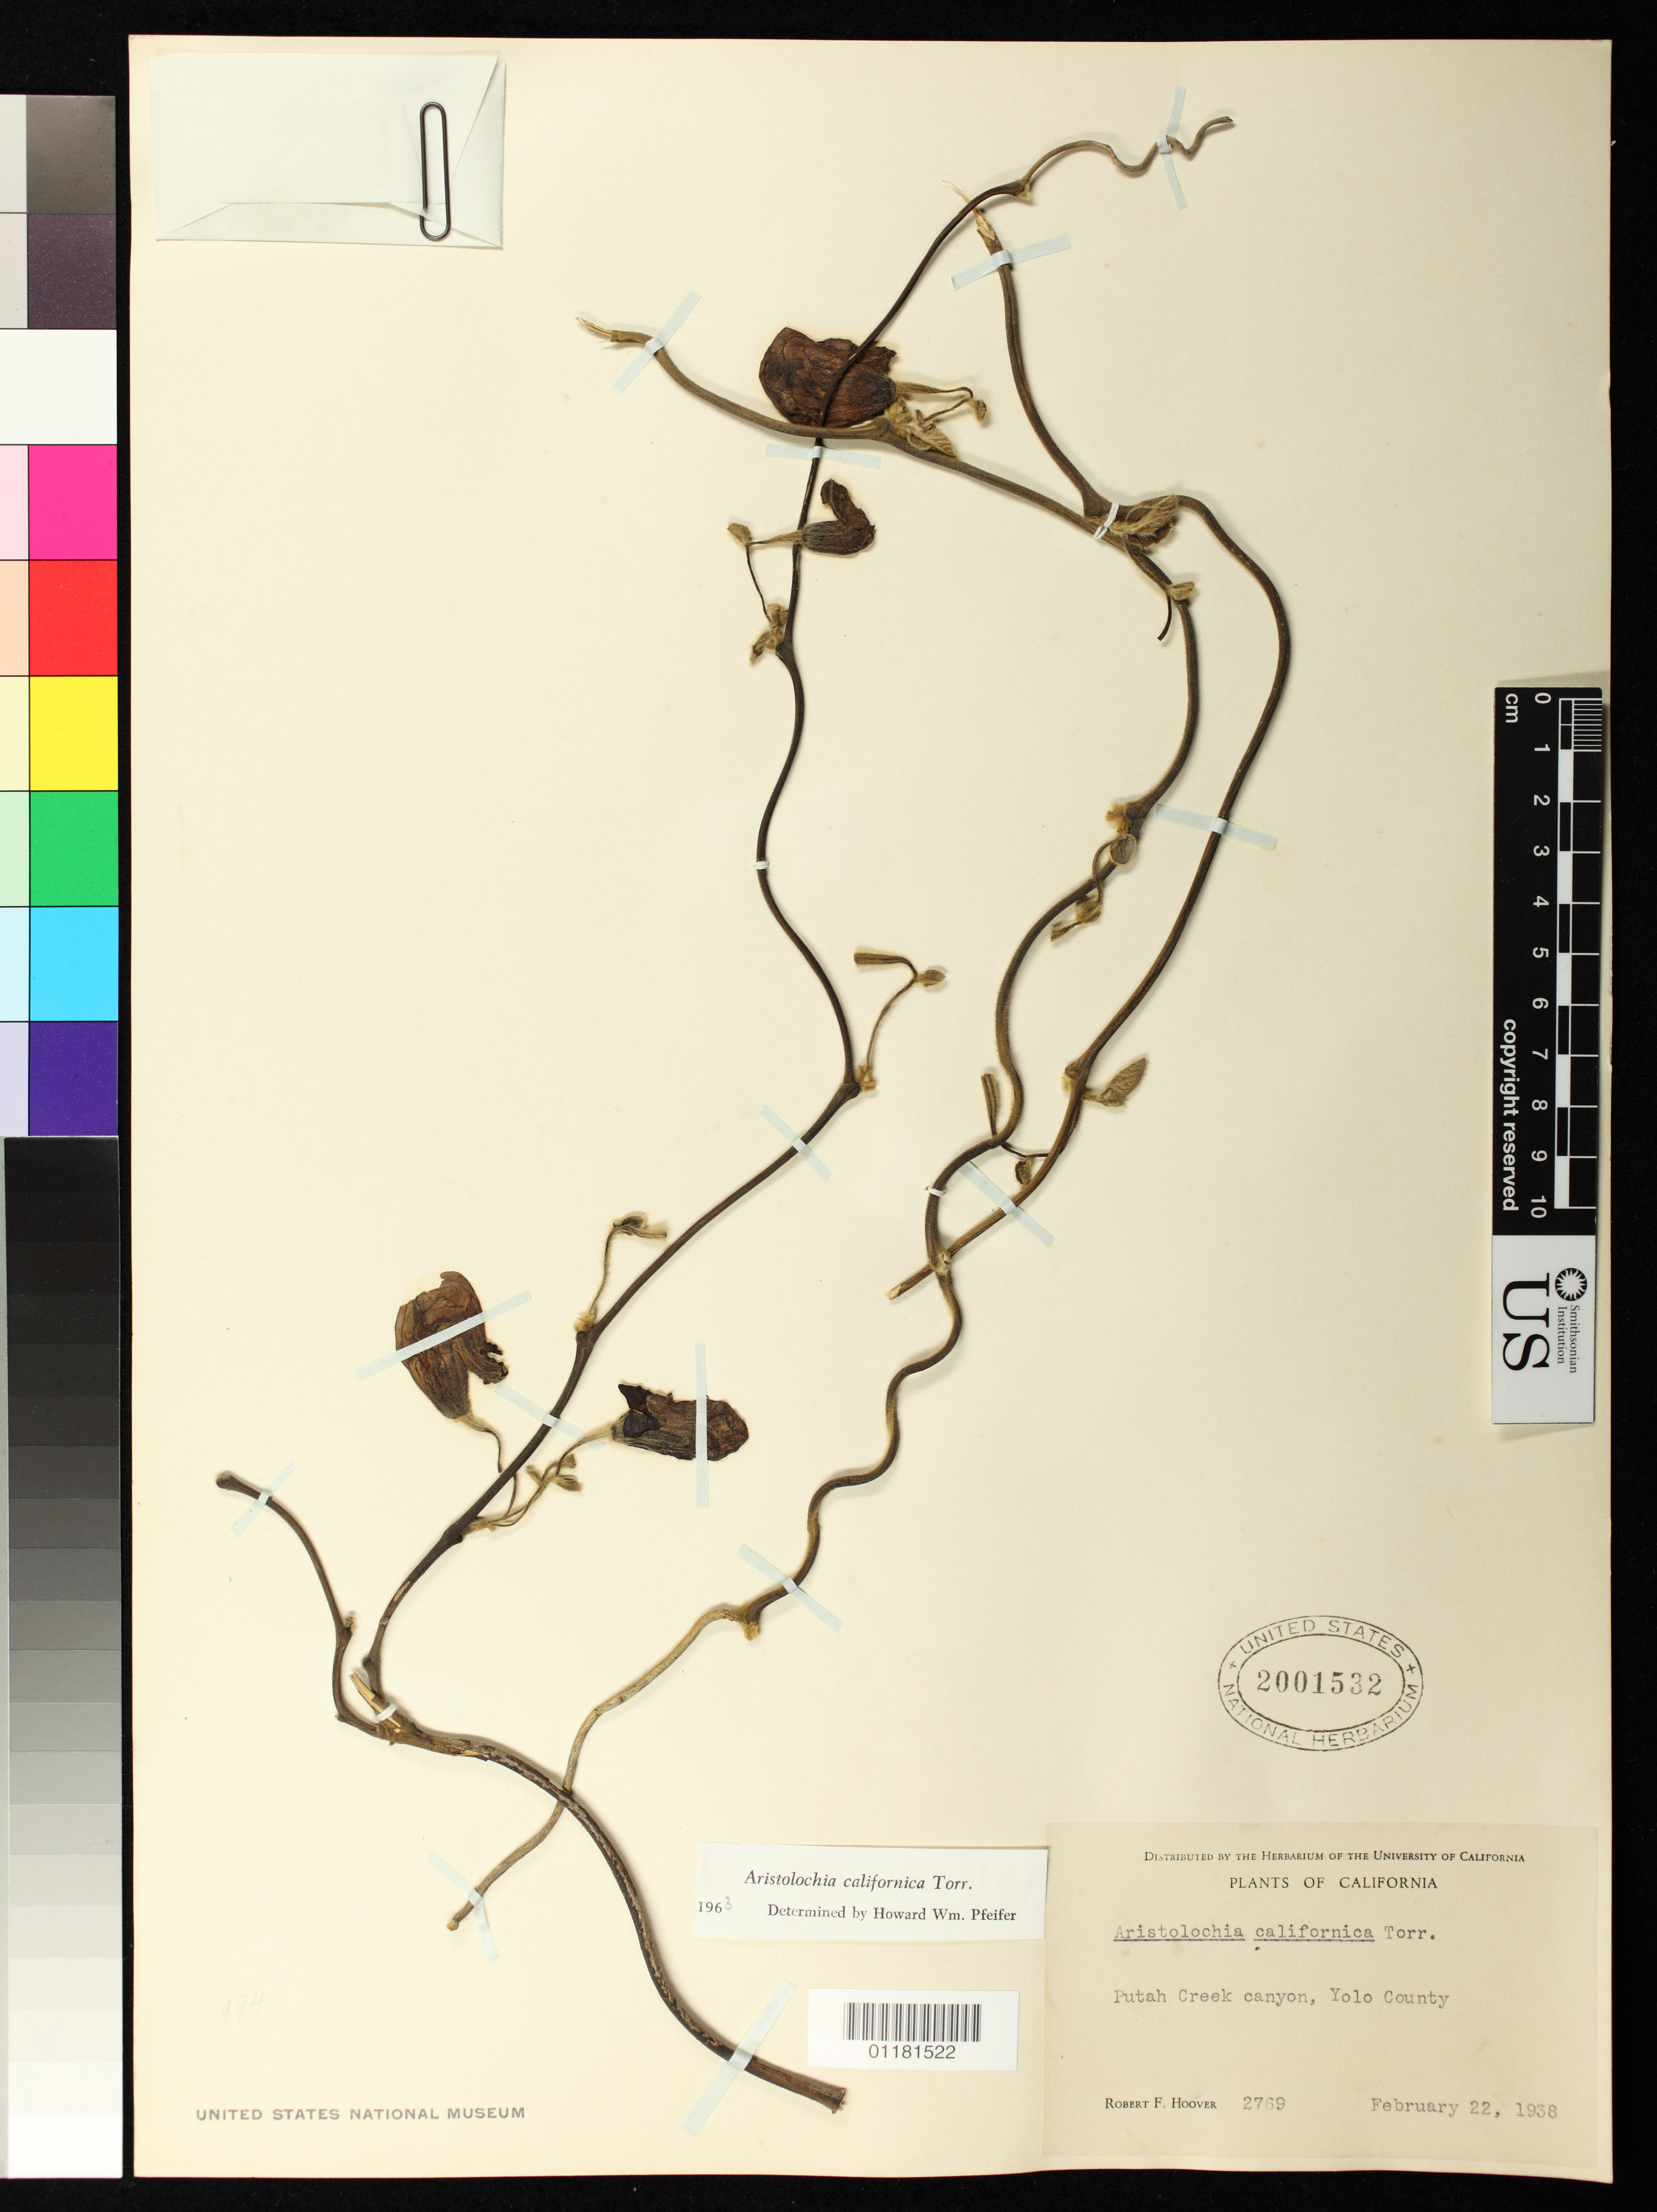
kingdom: Plantae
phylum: Tracheophyta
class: Magnoliopsida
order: Piperales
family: Aristolochiaceae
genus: Aristolochia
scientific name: Aristolochia californica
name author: Torr.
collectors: R. F. Hoover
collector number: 2769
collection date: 1938-02-22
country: United States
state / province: California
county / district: Yolo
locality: Putah Creek canyon, Yolo County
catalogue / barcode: US 2001532